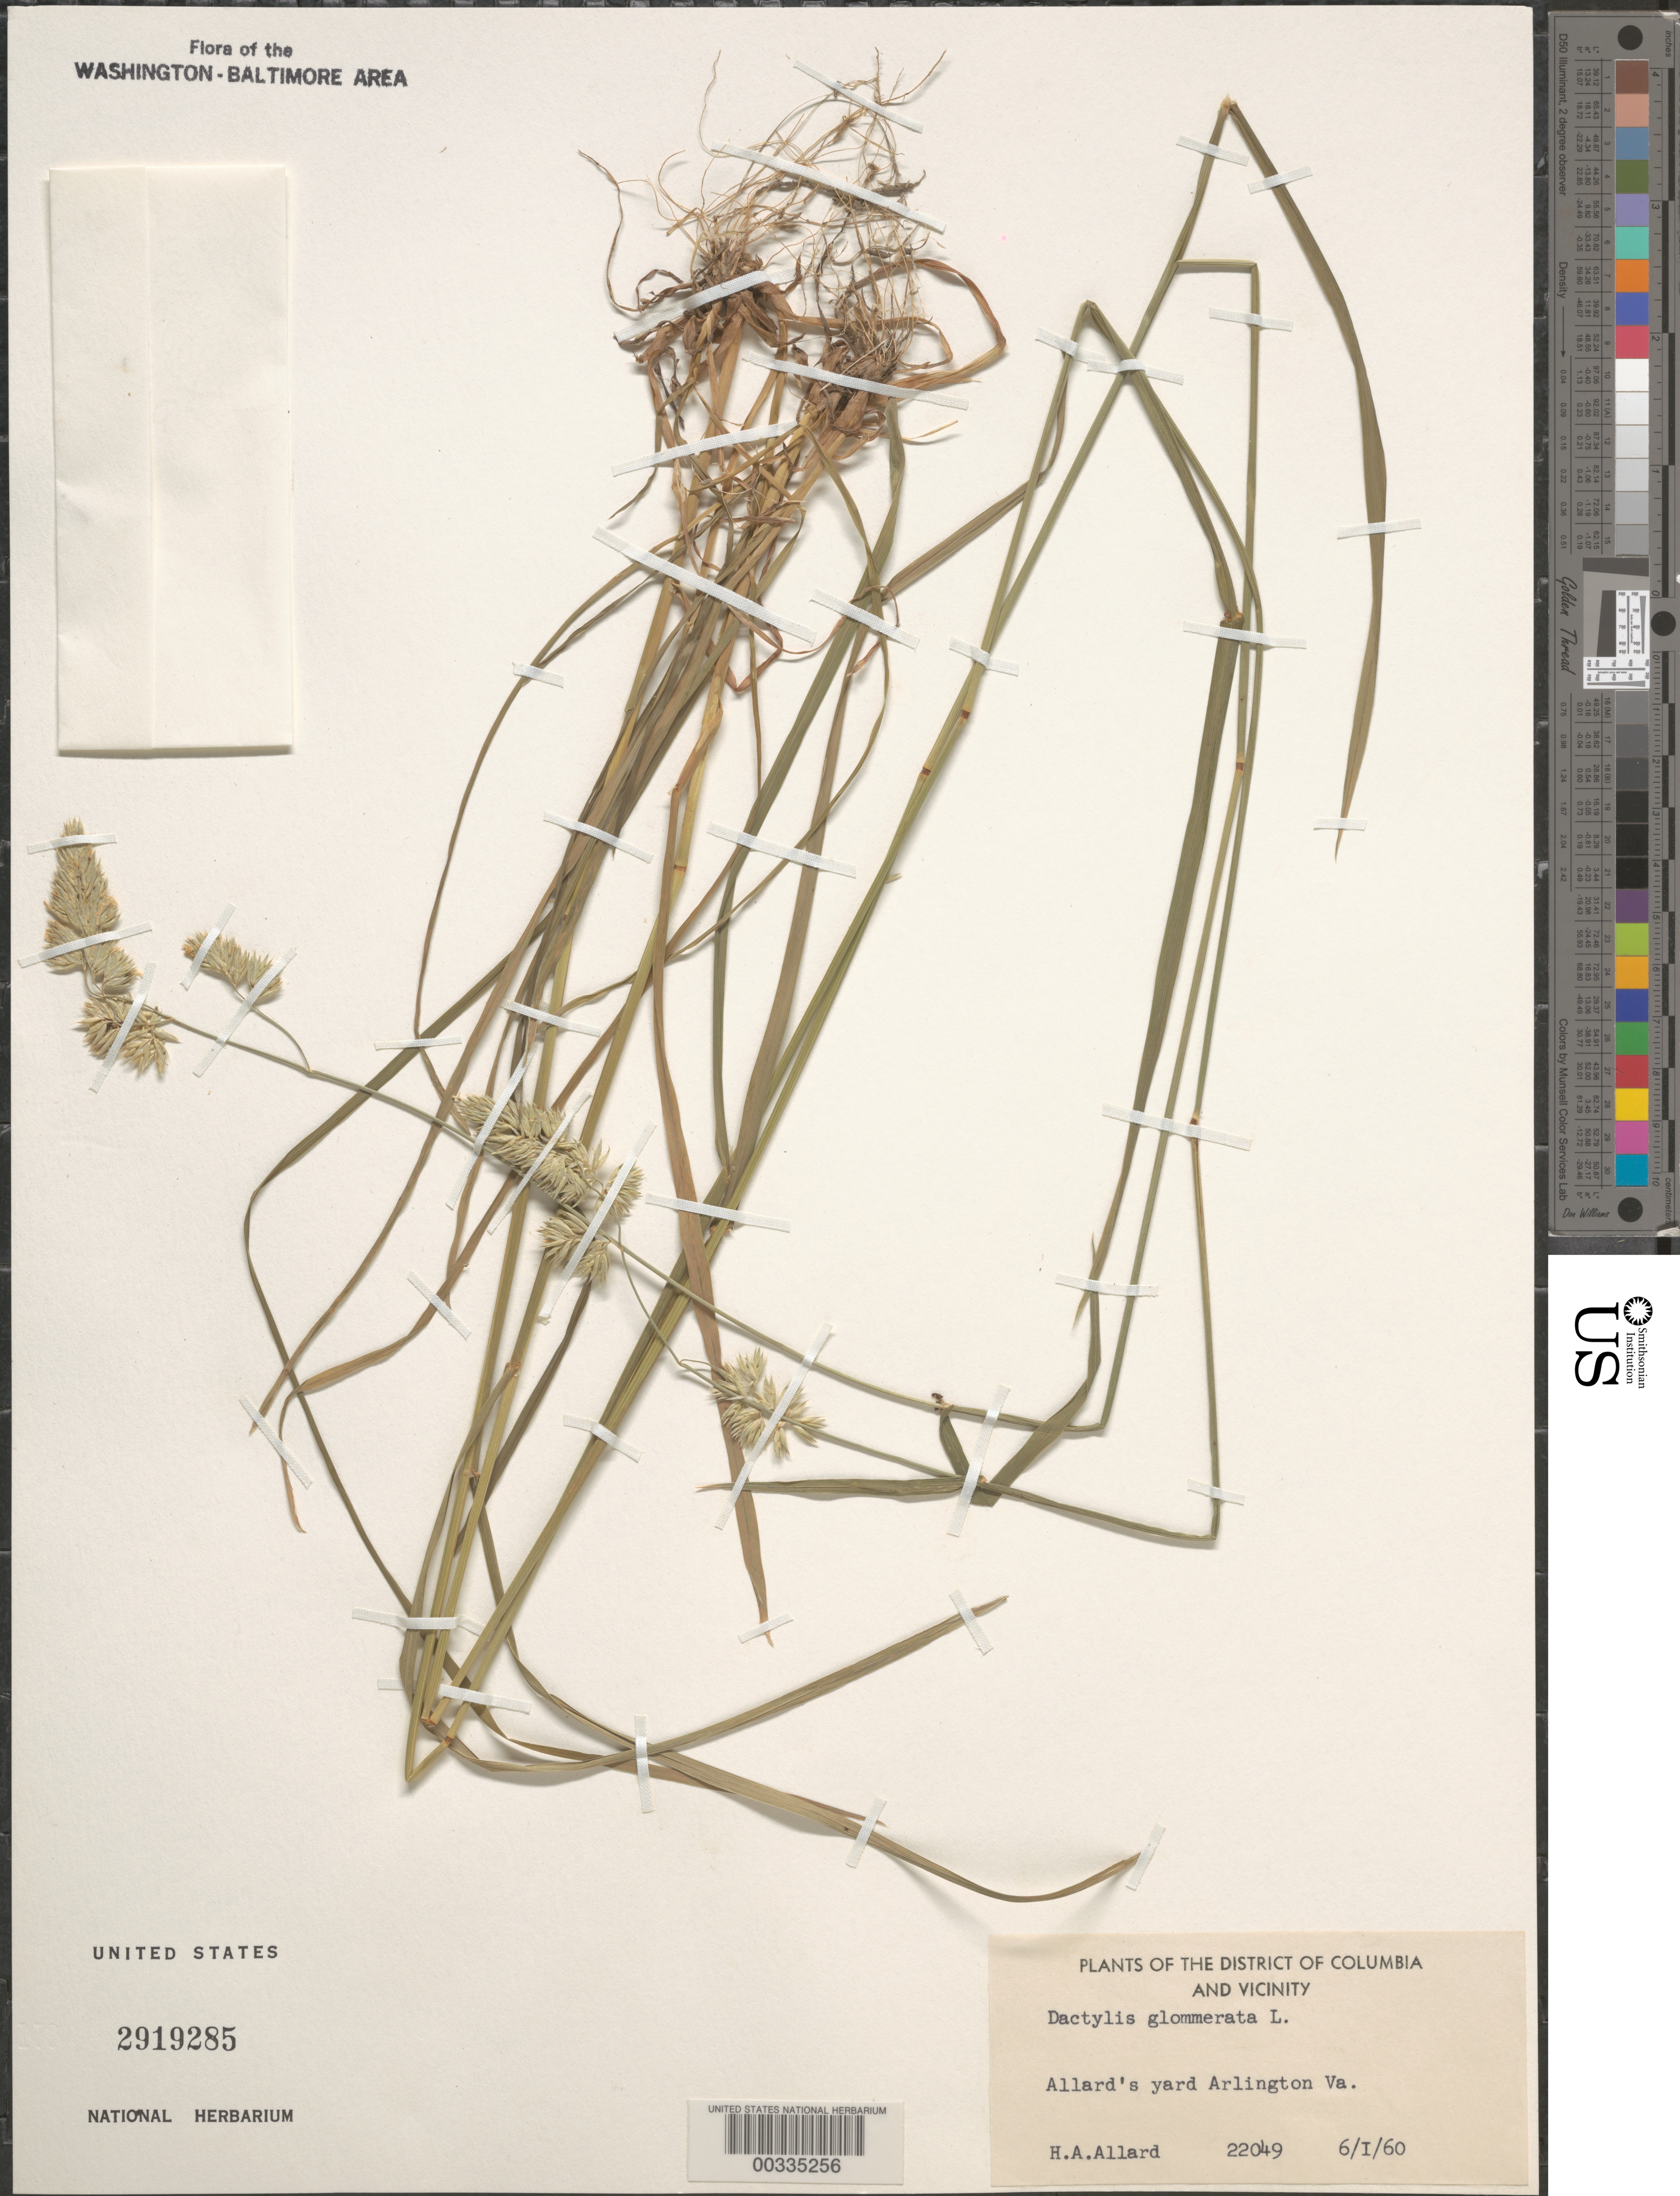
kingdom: Plantae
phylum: Tracheophyta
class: Liliopsida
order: Poales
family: Poaceae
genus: Dactylis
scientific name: Dactylis glomerata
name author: L.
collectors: H. A. Allard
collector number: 22049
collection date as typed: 01 Jun 1960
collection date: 1960-06-01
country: United States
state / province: Virginia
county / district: Arlington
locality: Allards Yard, Arlington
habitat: Yard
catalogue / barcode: US 2919285